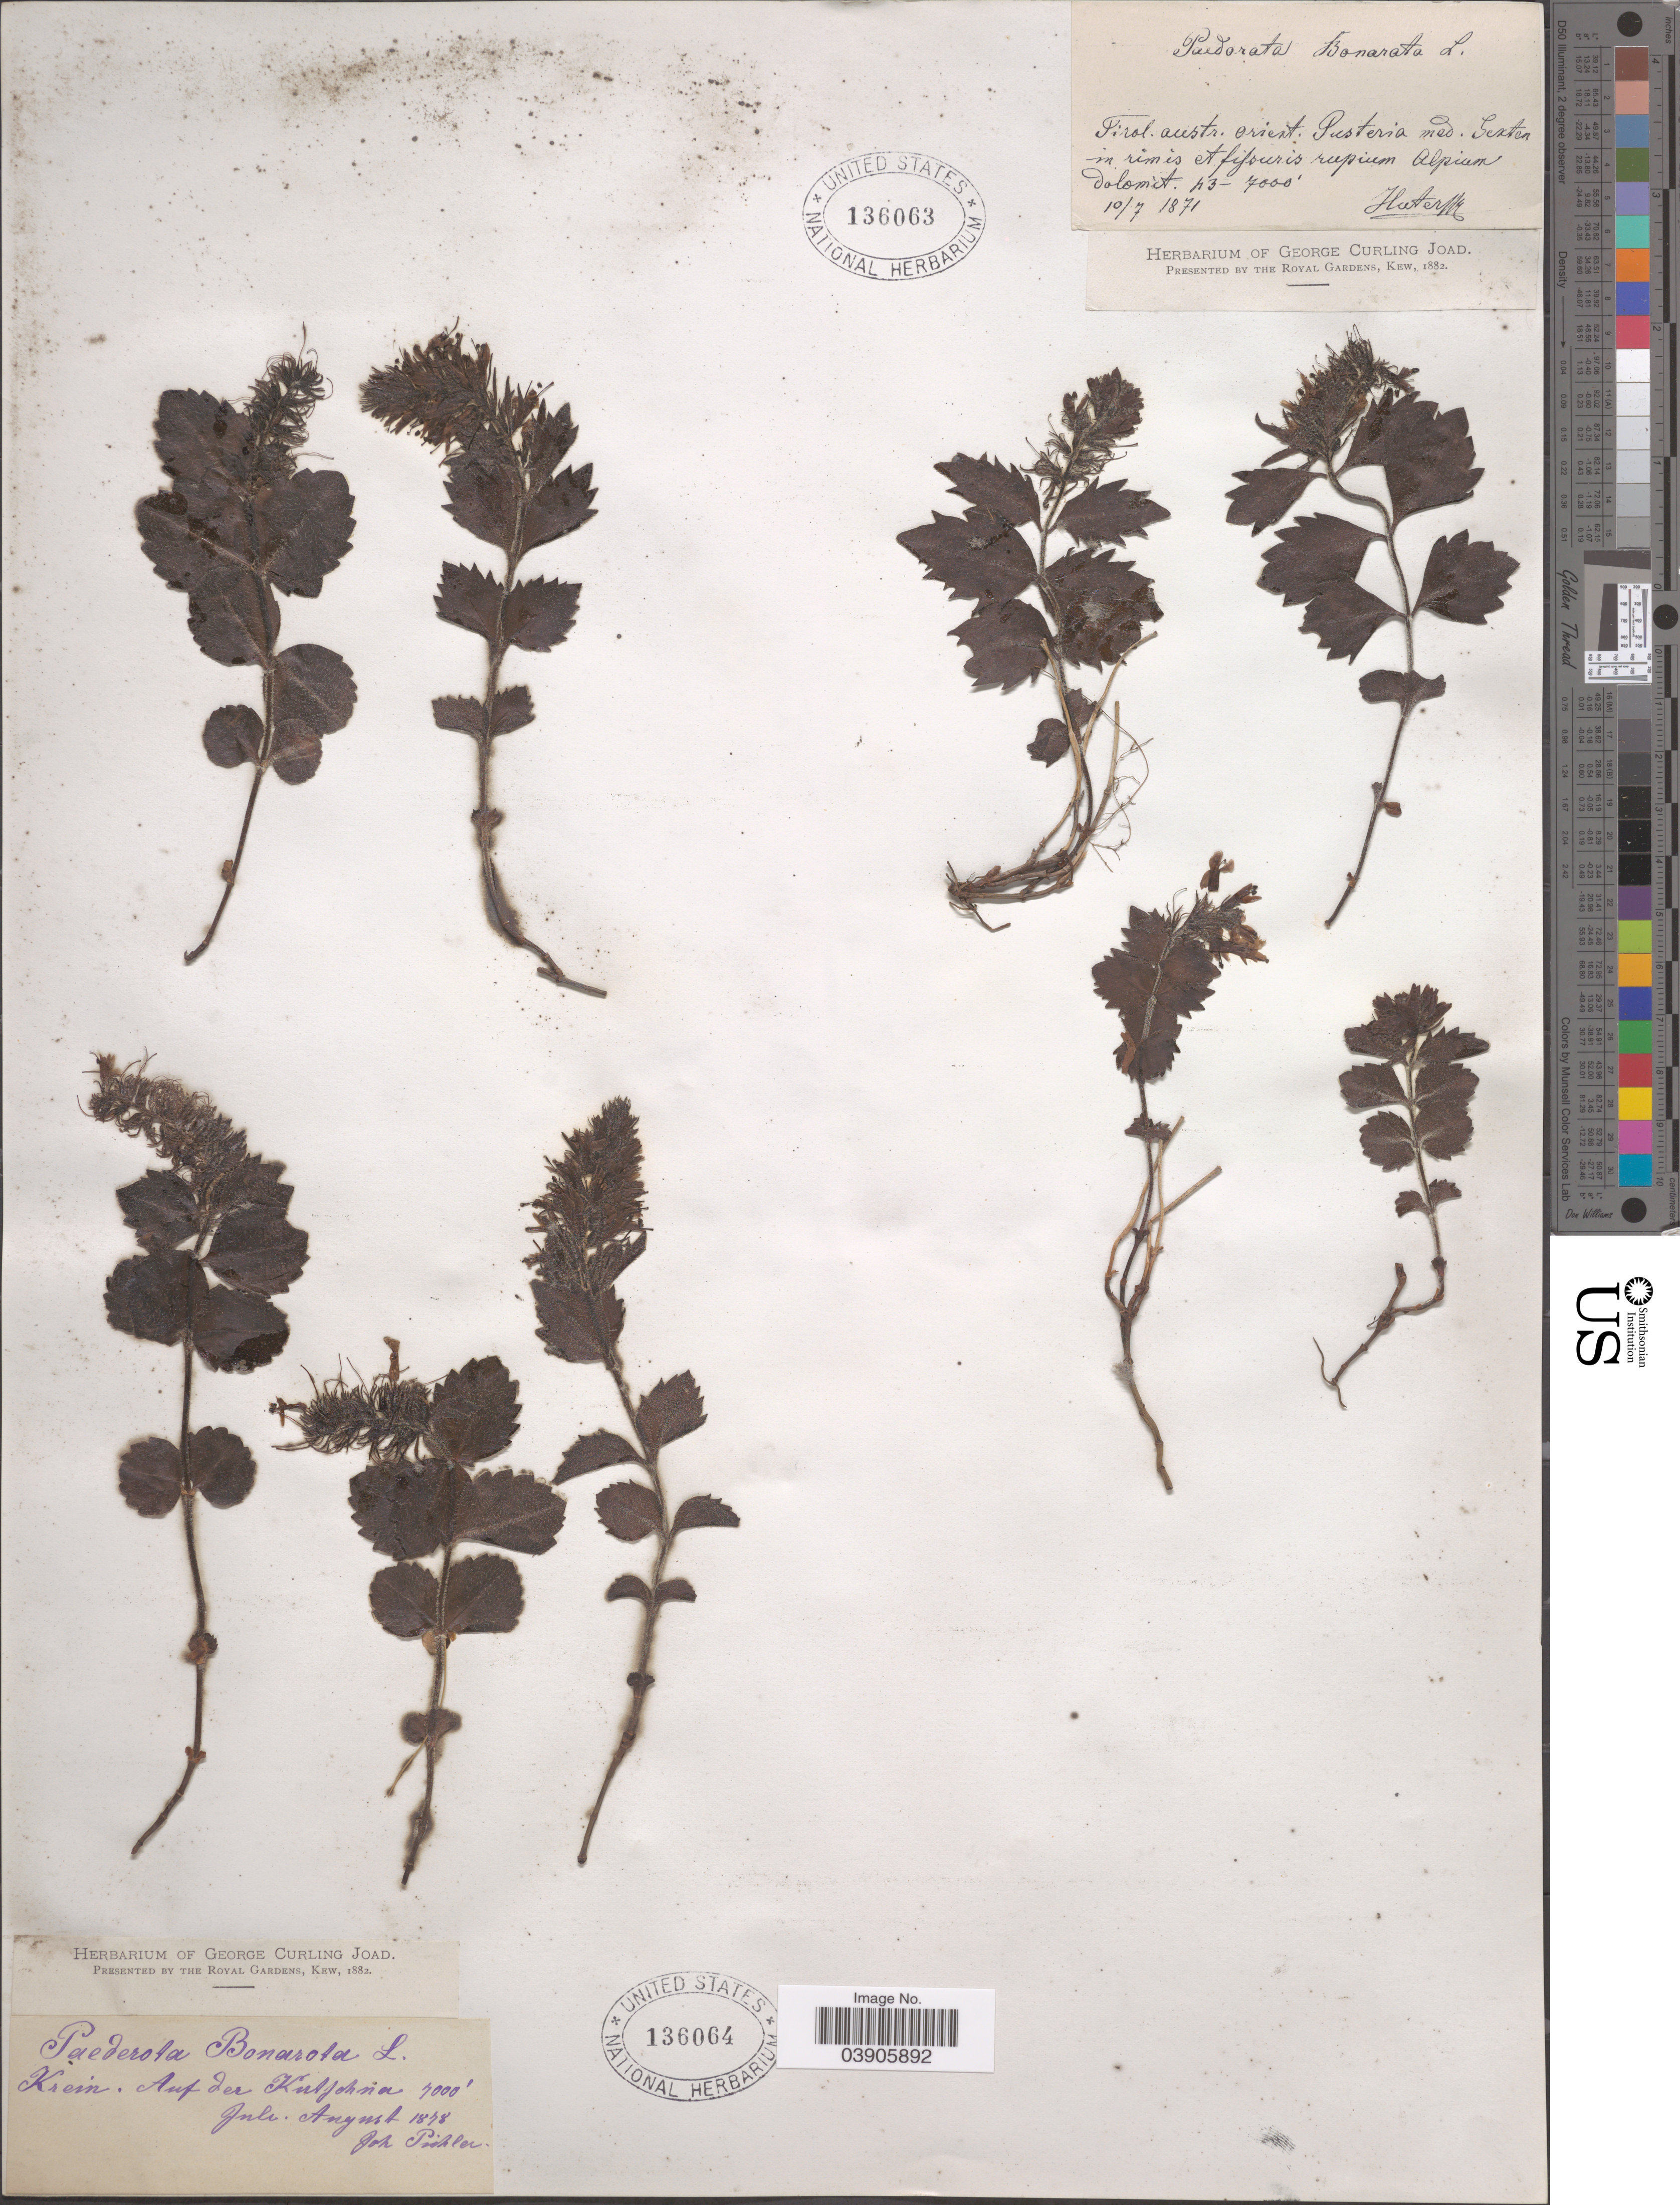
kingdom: Plantae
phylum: Tracheophyta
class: Magnoliopsida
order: Lamiales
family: Plantaginaceae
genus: Paederota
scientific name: Paederota bonarota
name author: (L.) L.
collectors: -. Huter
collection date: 1871-07-10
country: Italy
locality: Tirol. austr. orient. Pusteria med. Sexten in rimis et fifsuris rupium Alpium dolomit.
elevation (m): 914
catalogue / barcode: US 136063